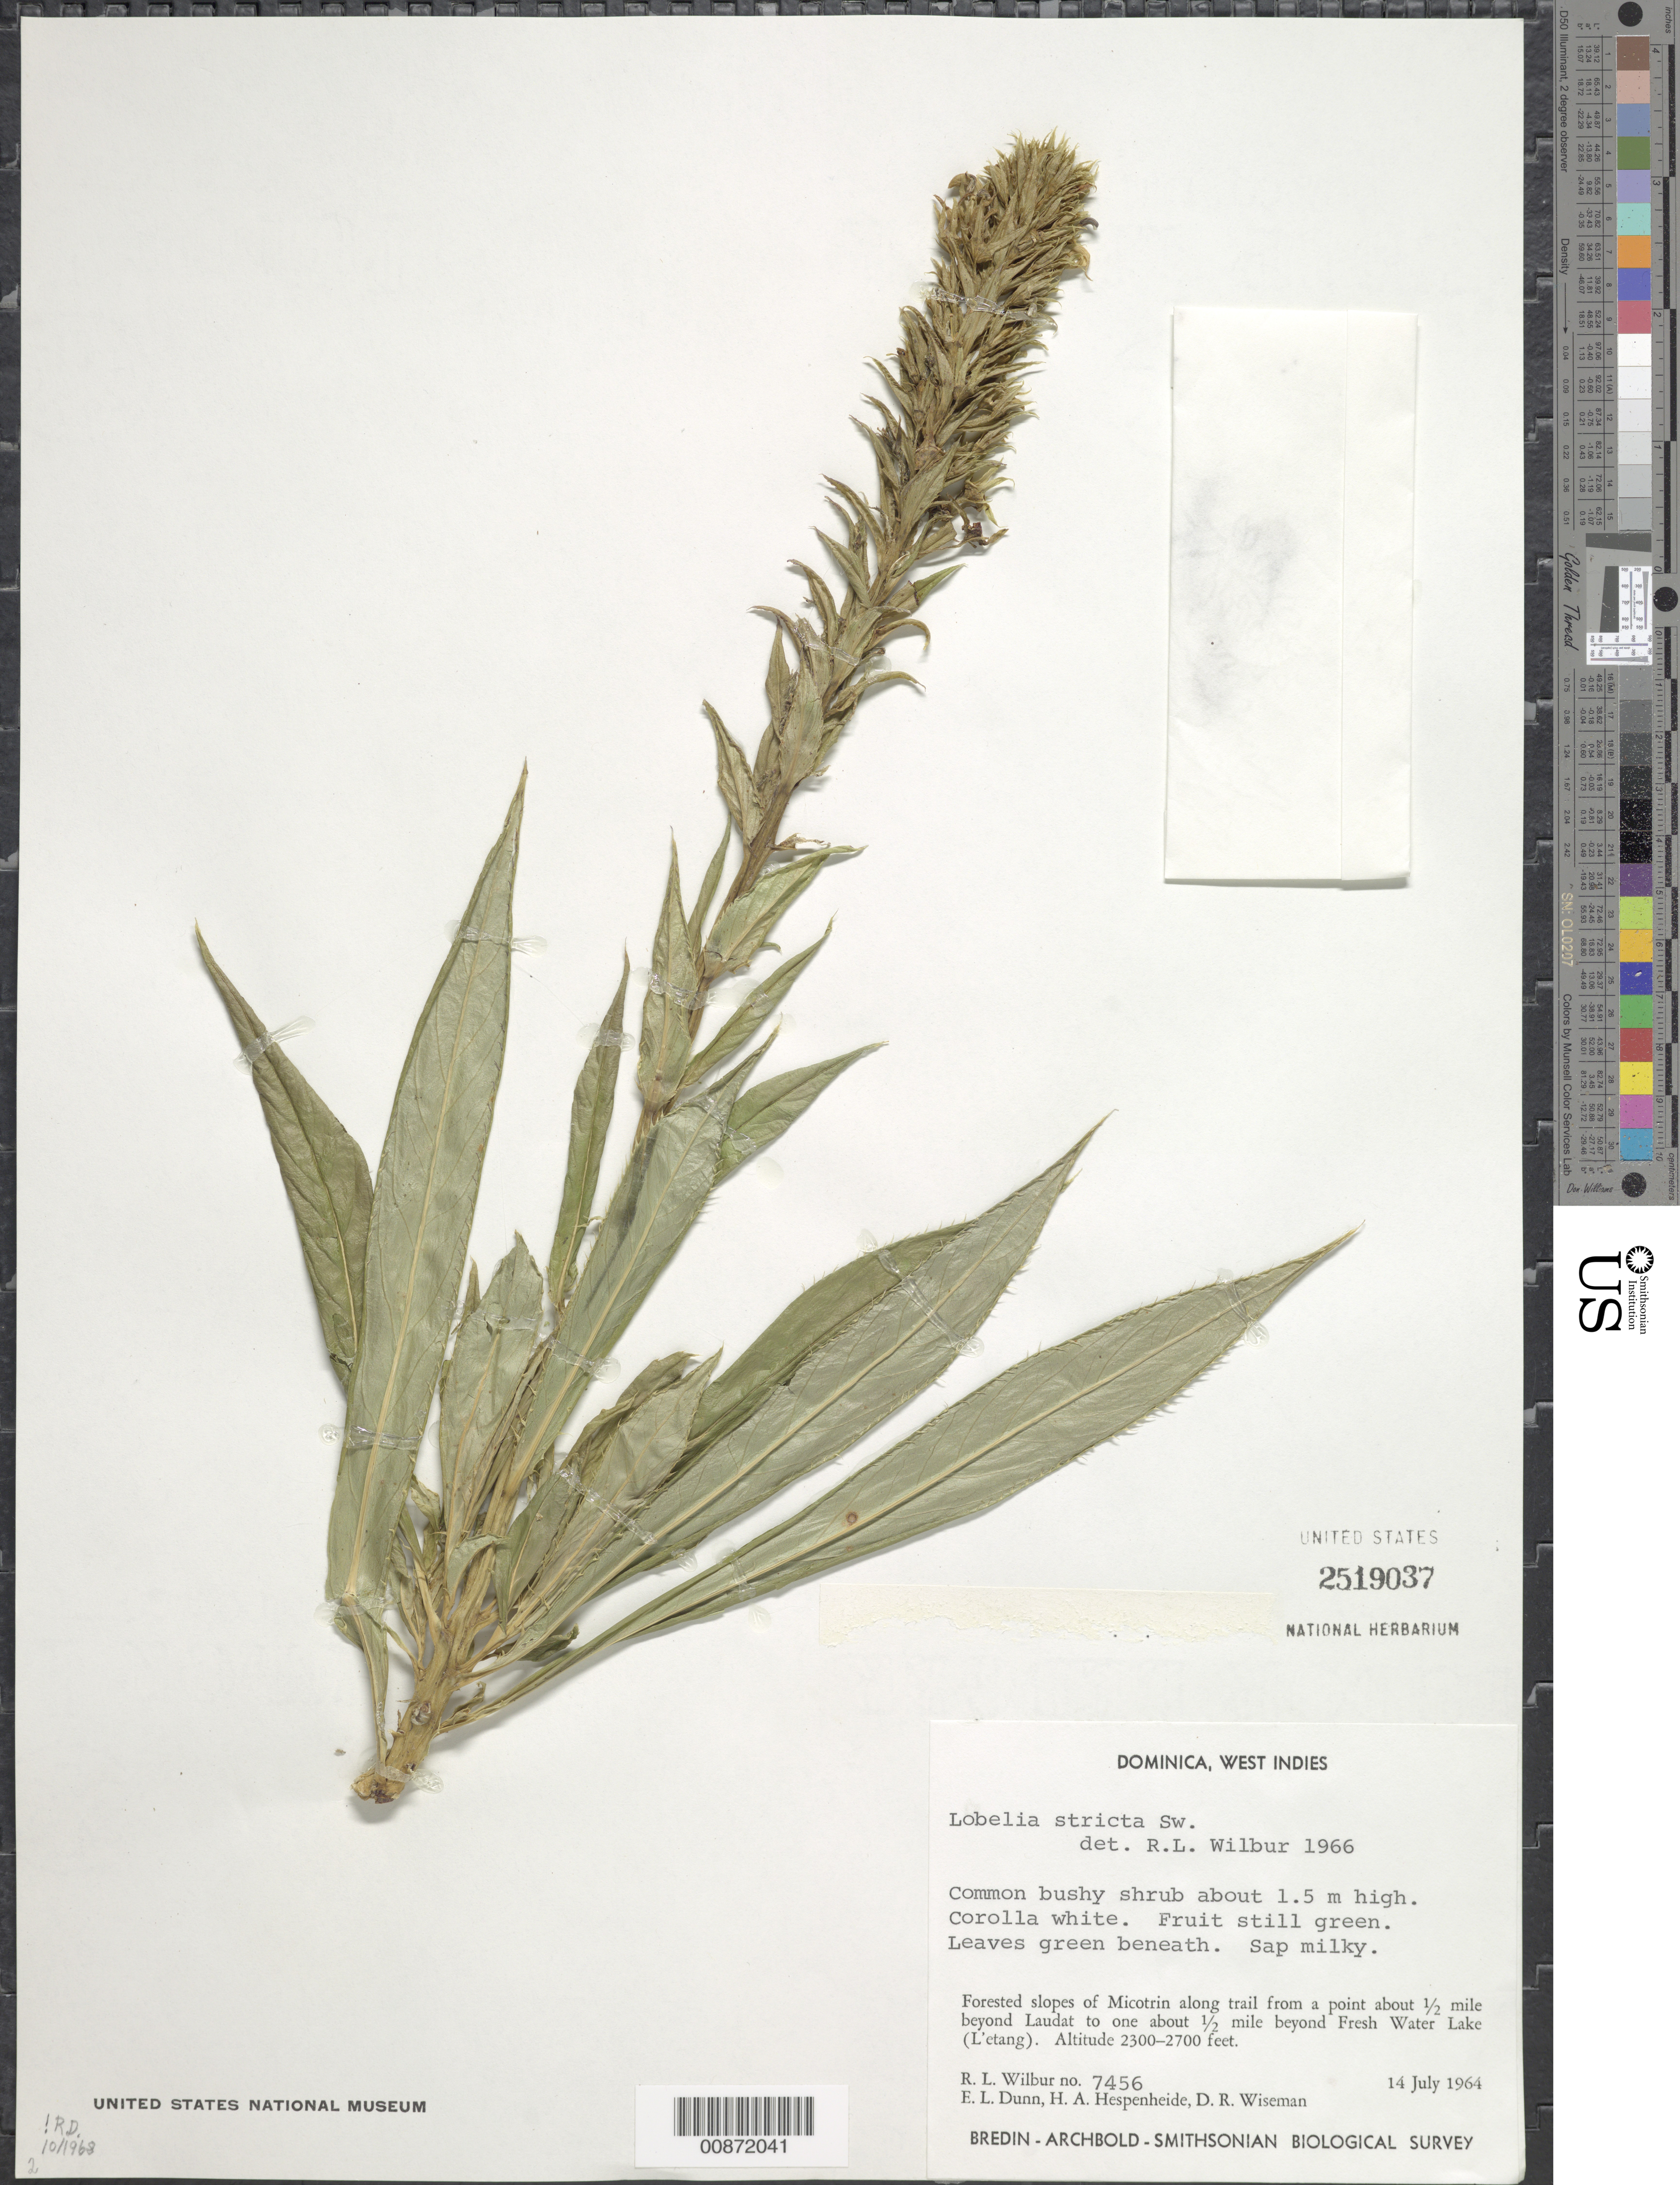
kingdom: Plantae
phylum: Tracheophyta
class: Magnoliopsida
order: Asterales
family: Campanulaceae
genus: Lobelia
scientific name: Lobelia stricta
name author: Sw.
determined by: Wilbur, R. L.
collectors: R. L. Wilbur, E. Dunn, H. A. Hespenheide & D. R. Wiseman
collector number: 7456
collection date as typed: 14 Jul 1964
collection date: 1964-07-14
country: Dominica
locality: Micotrin, along trail from a point about 1/2 mile beyond Laudat to one about 1/2 mile beyond Fresh Water Lake (L'etang)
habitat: Forested slopes of micotrin, along trail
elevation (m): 701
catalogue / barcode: US 2519037